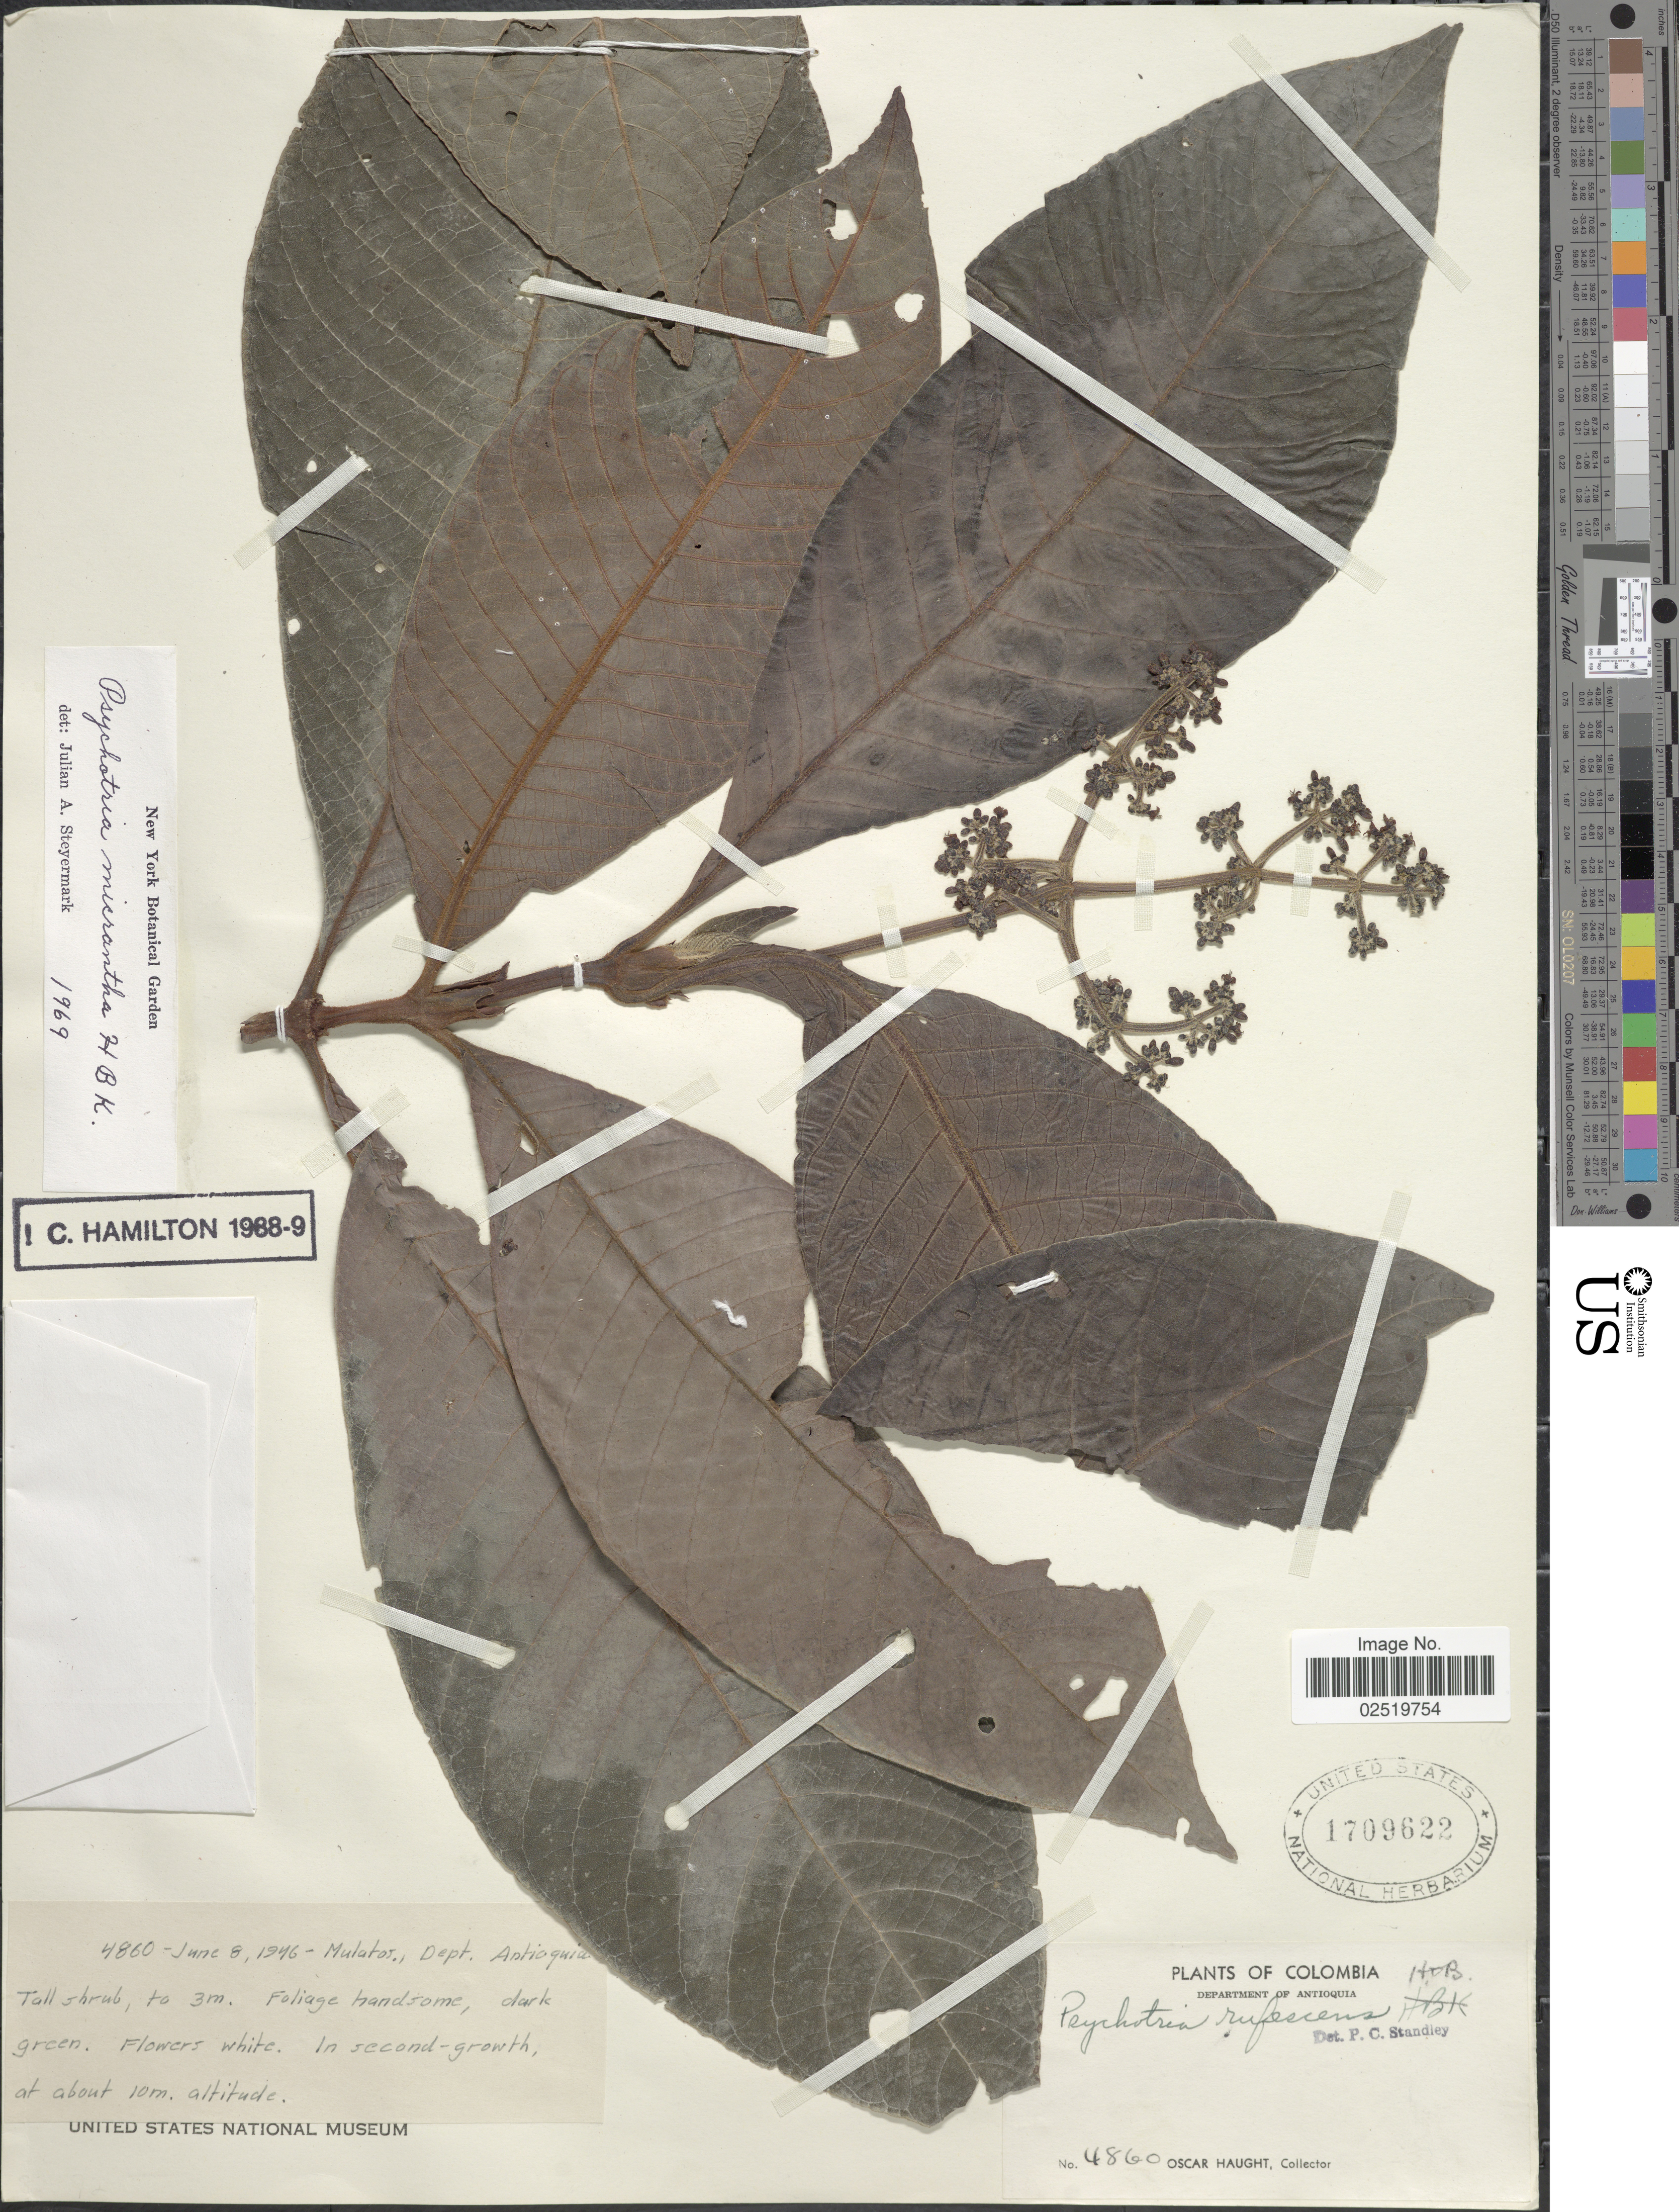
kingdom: Plantae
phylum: Tracheophyta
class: Magnoliopsida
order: Gentianales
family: Rubiaceae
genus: Psychotria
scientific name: Psychotria micrantha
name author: Kunth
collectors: O. L. Haught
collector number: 4860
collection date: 1946-06-08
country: Colombia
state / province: Antioquia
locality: Mulatos.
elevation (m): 10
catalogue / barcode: US 1709622